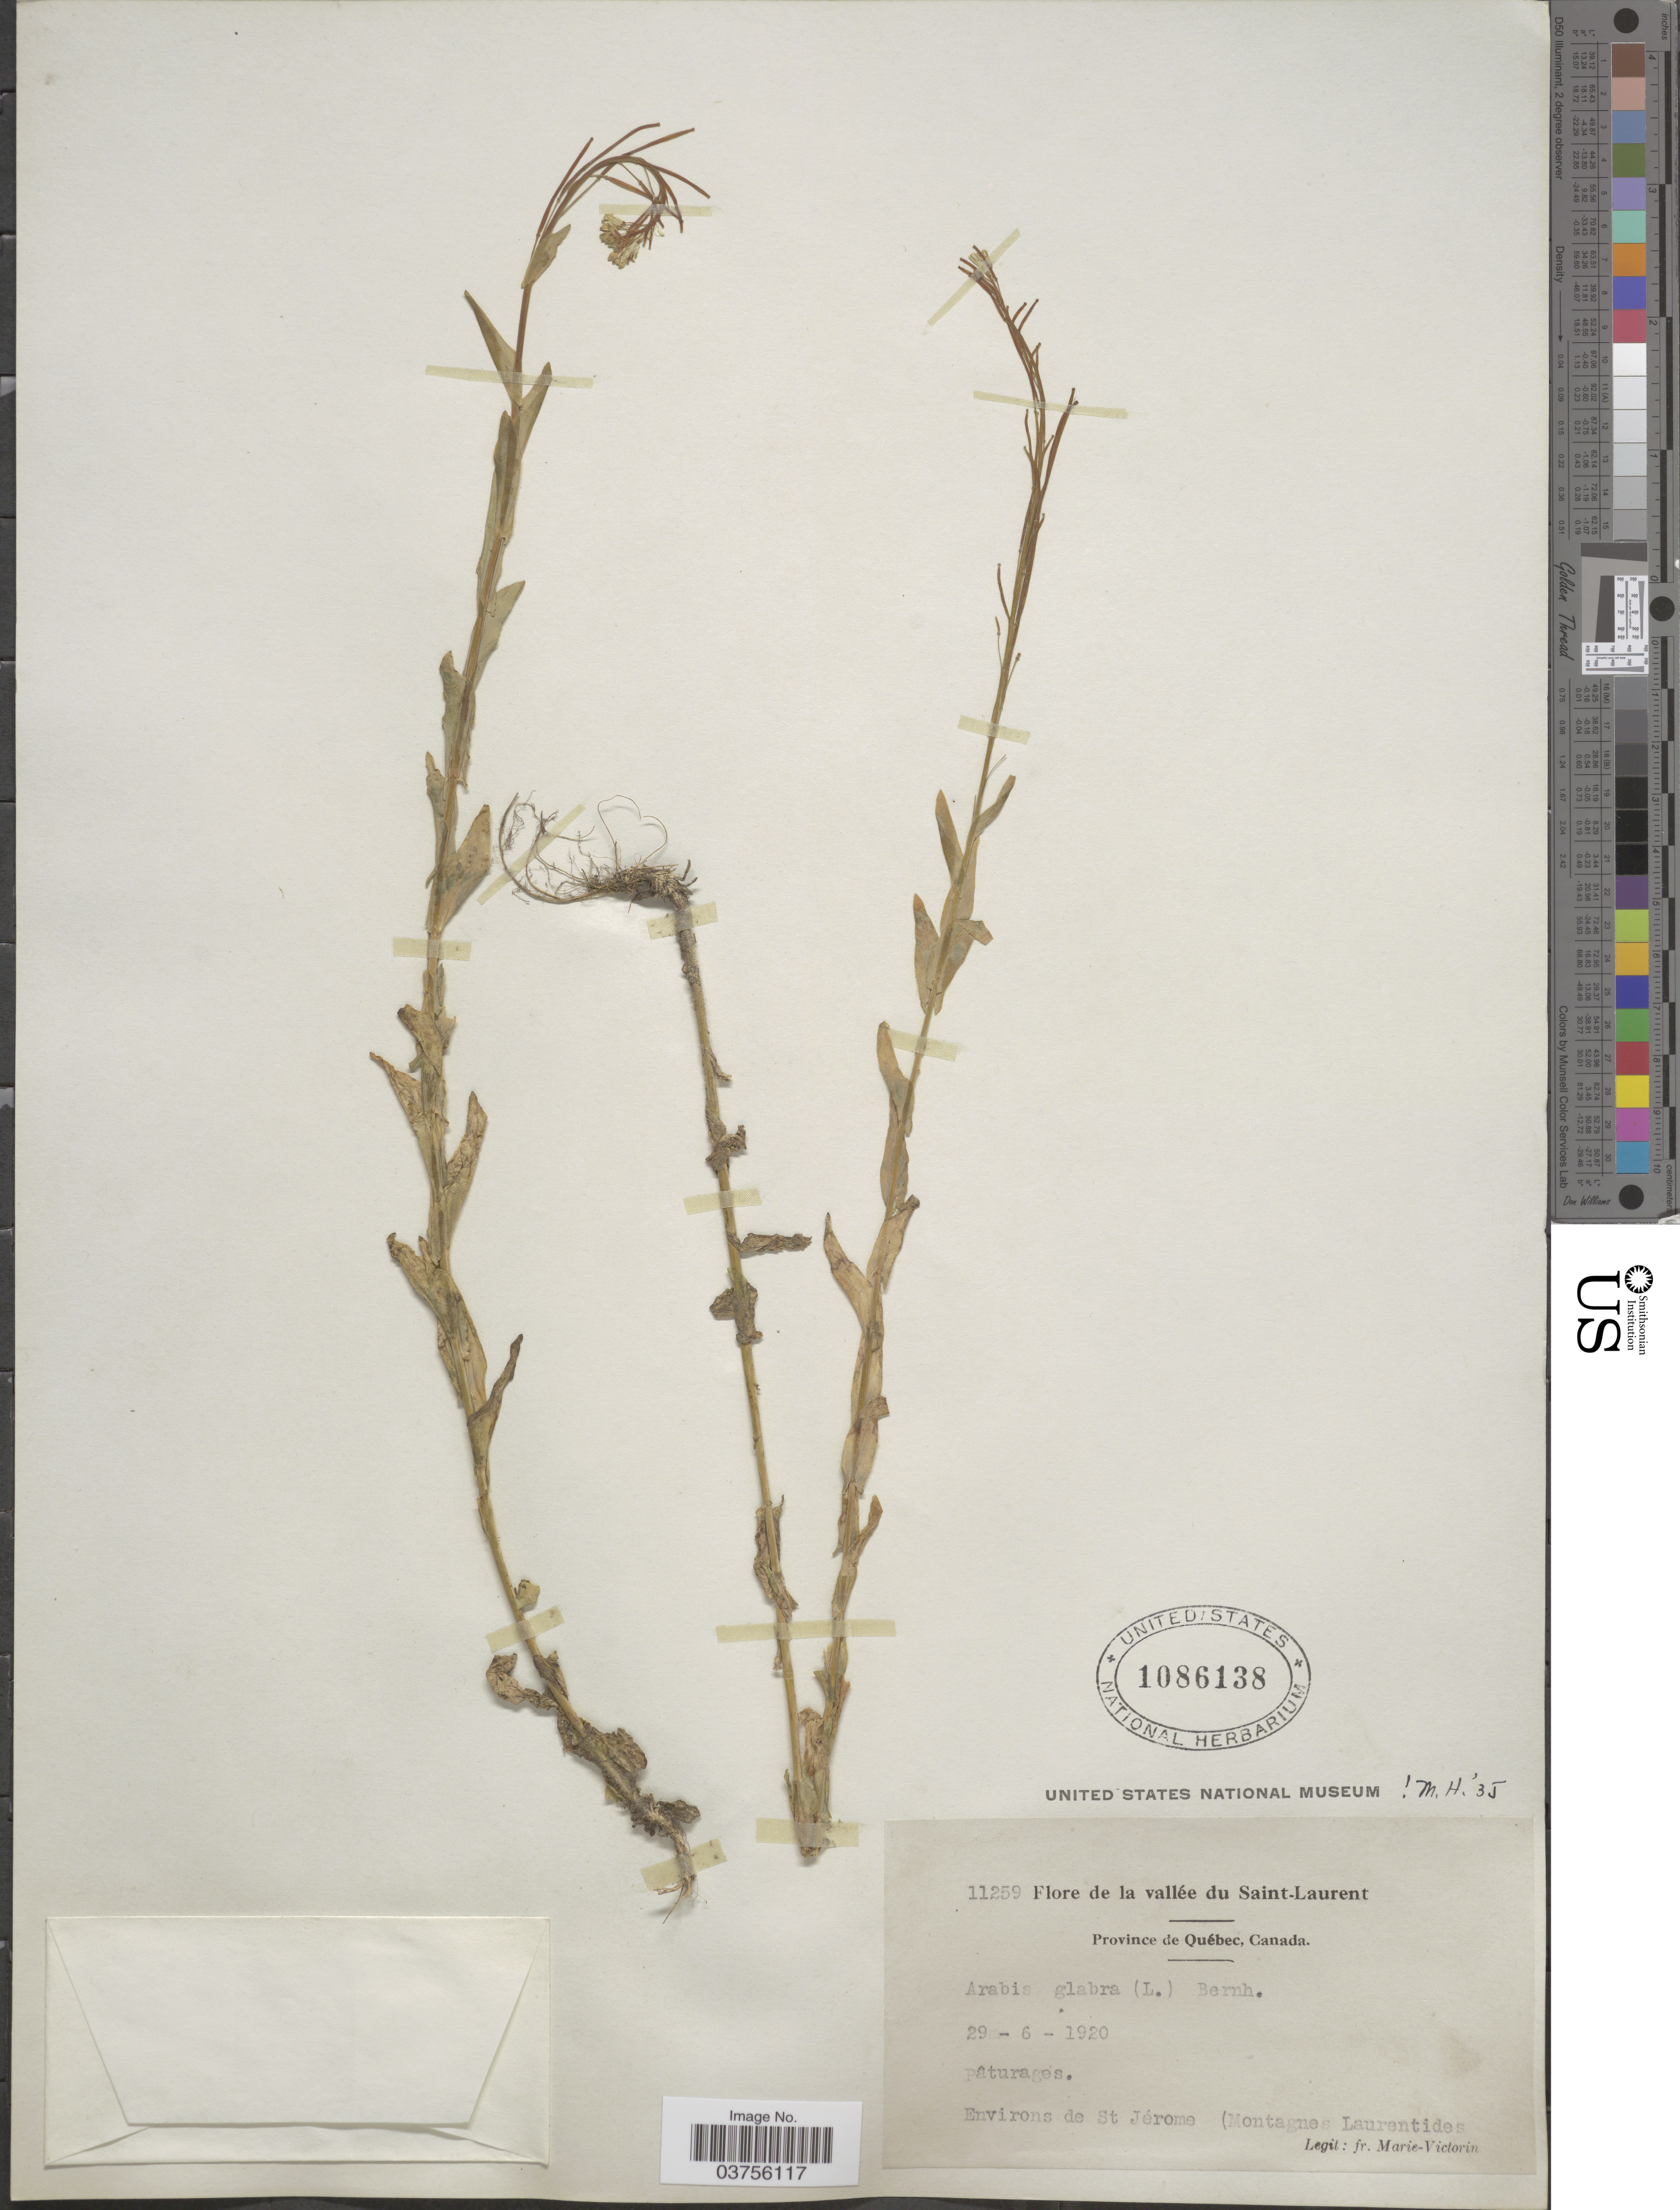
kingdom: Plantae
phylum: Tracheophyta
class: Magnoliopsida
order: Brassicales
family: Brassicaceae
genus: Turritis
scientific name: Turritis glabra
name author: L.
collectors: F. Marie-Victorin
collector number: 11259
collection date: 1920-06-29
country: Canada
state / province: Quebec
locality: La vallée du Saint-Laurent. Environs de St Jérome (Montagnes Laurentides.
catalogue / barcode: US 1086138